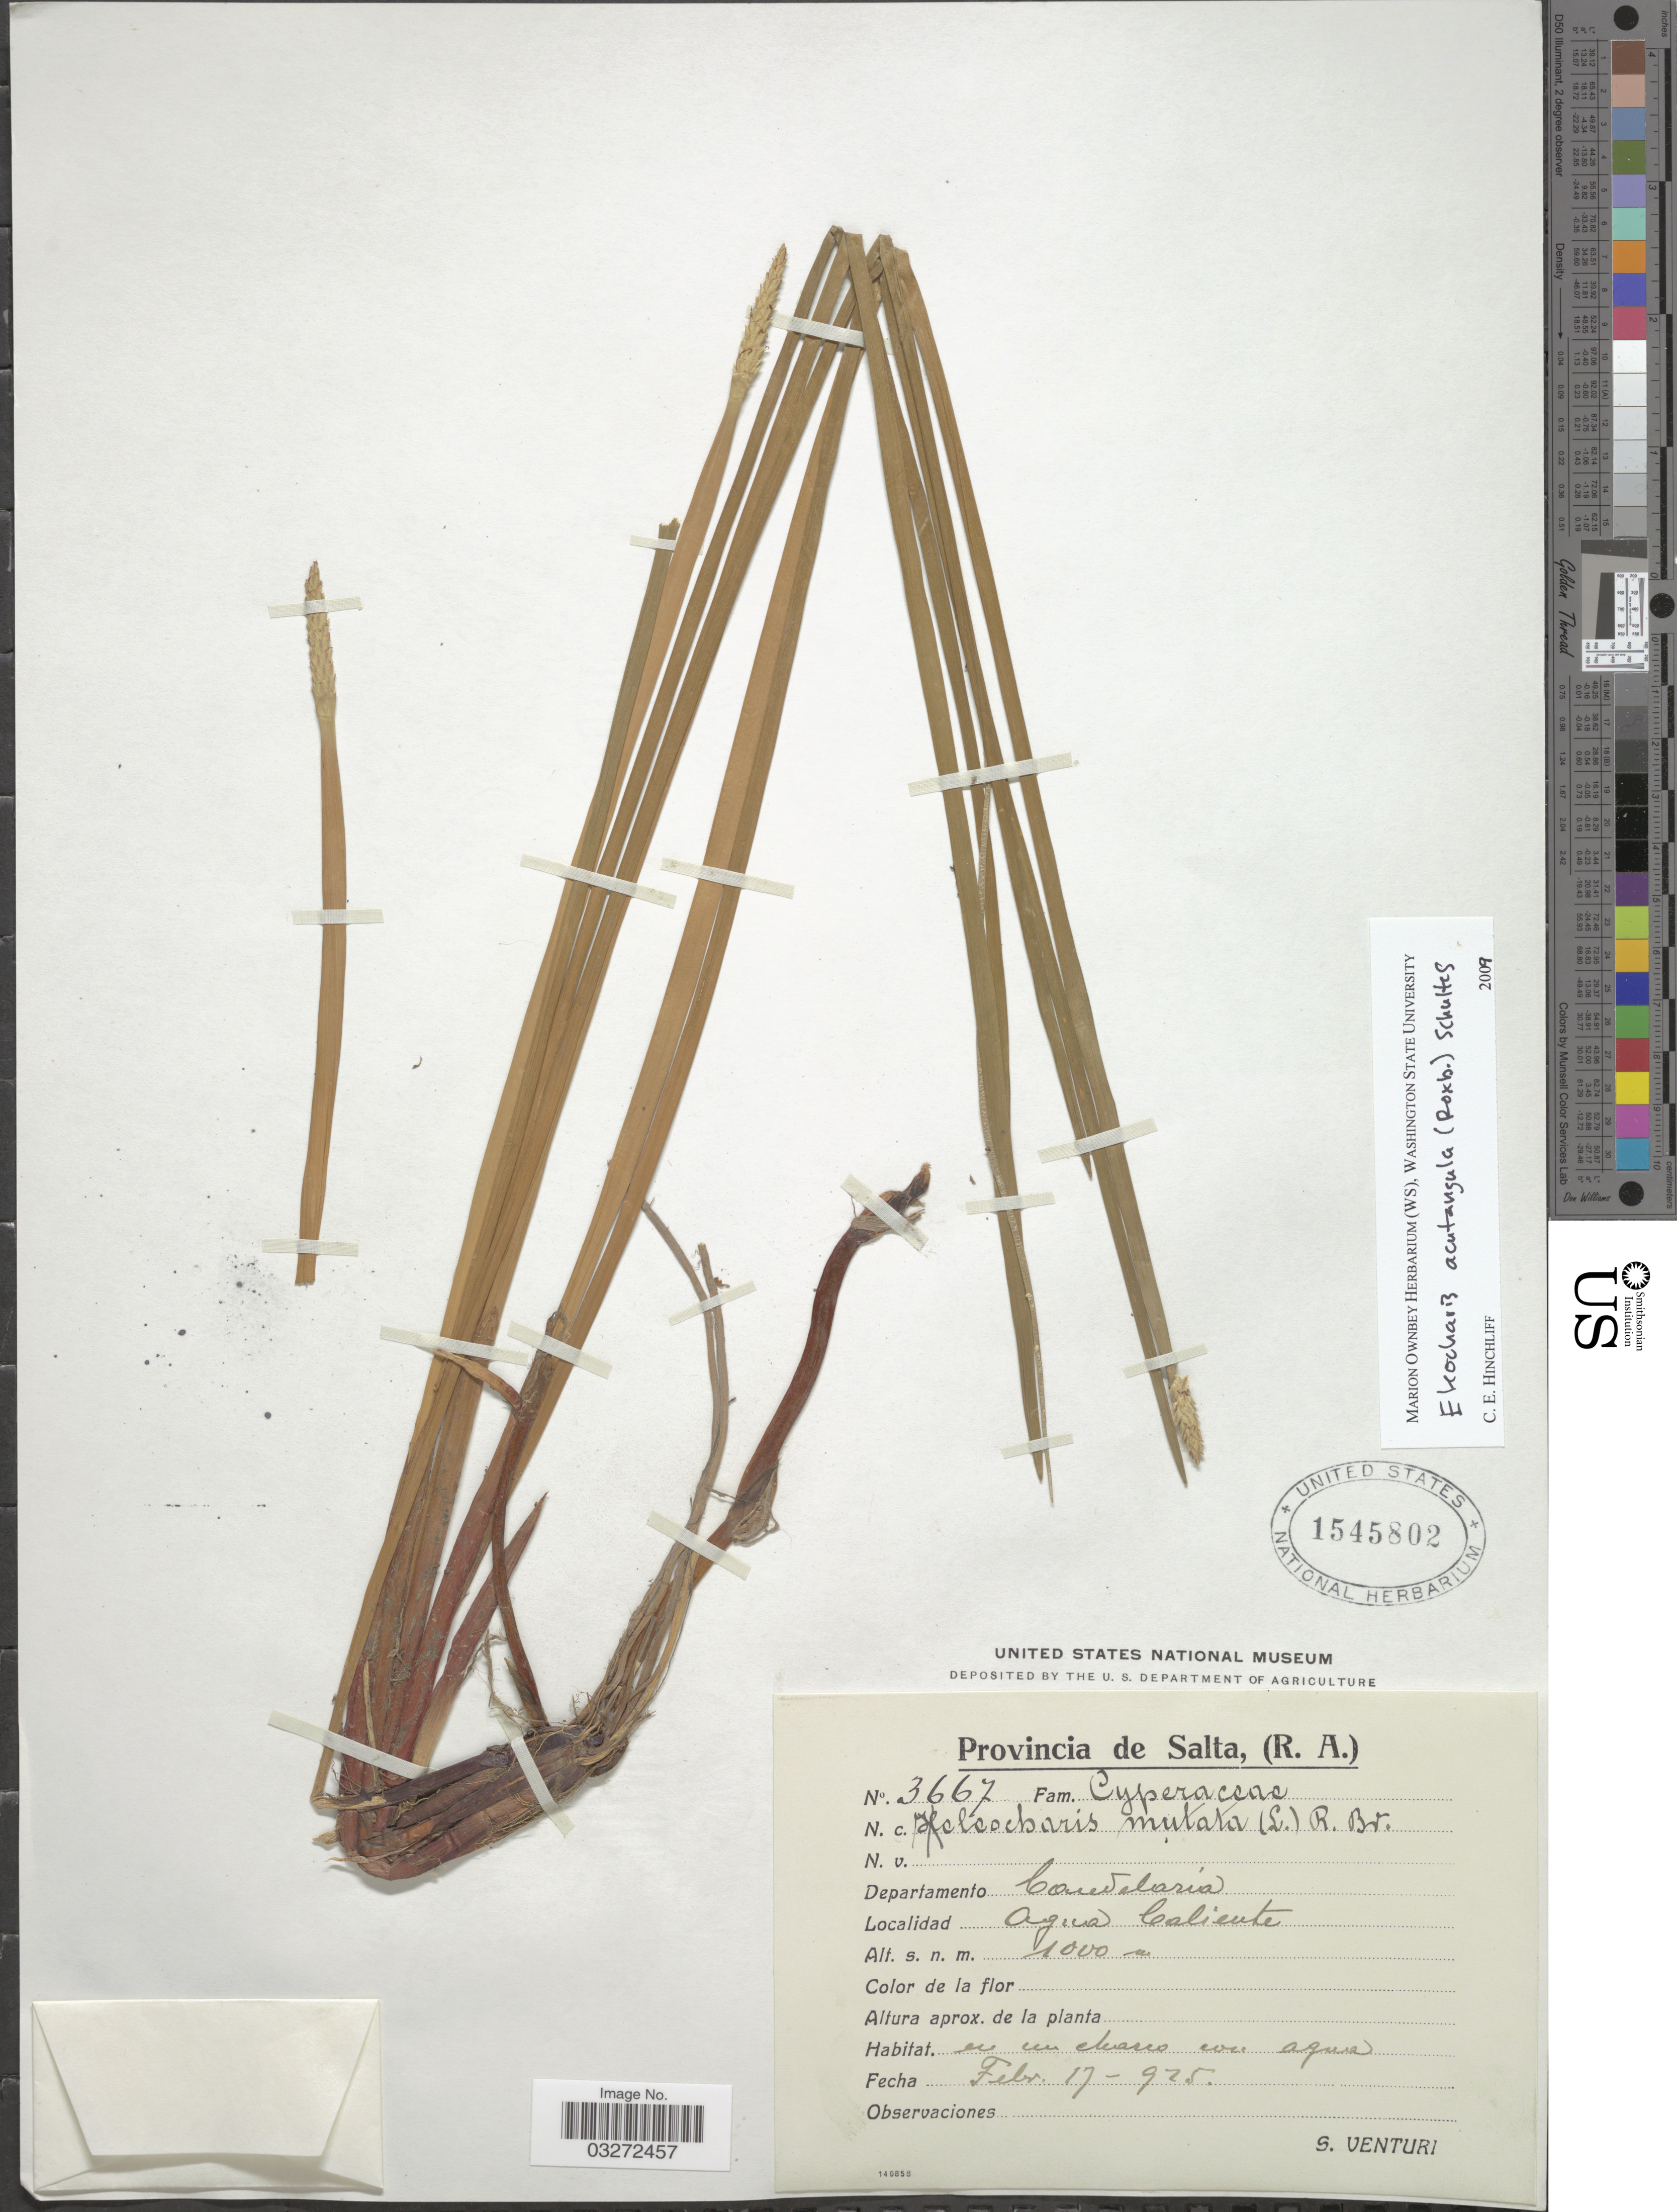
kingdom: Plantae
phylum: Tracheophyta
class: Liliopsida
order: Poales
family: Cyperaceae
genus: Eleocharis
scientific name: Eleocharis acutangula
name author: (Roxb.) Schult.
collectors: S. Venturi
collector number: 3667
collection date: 1925-02-17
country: Argentina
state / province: Salta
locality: R. A. Departamento Candelaria. Agua Caliente.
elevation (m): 1000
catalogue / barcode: US 1545802